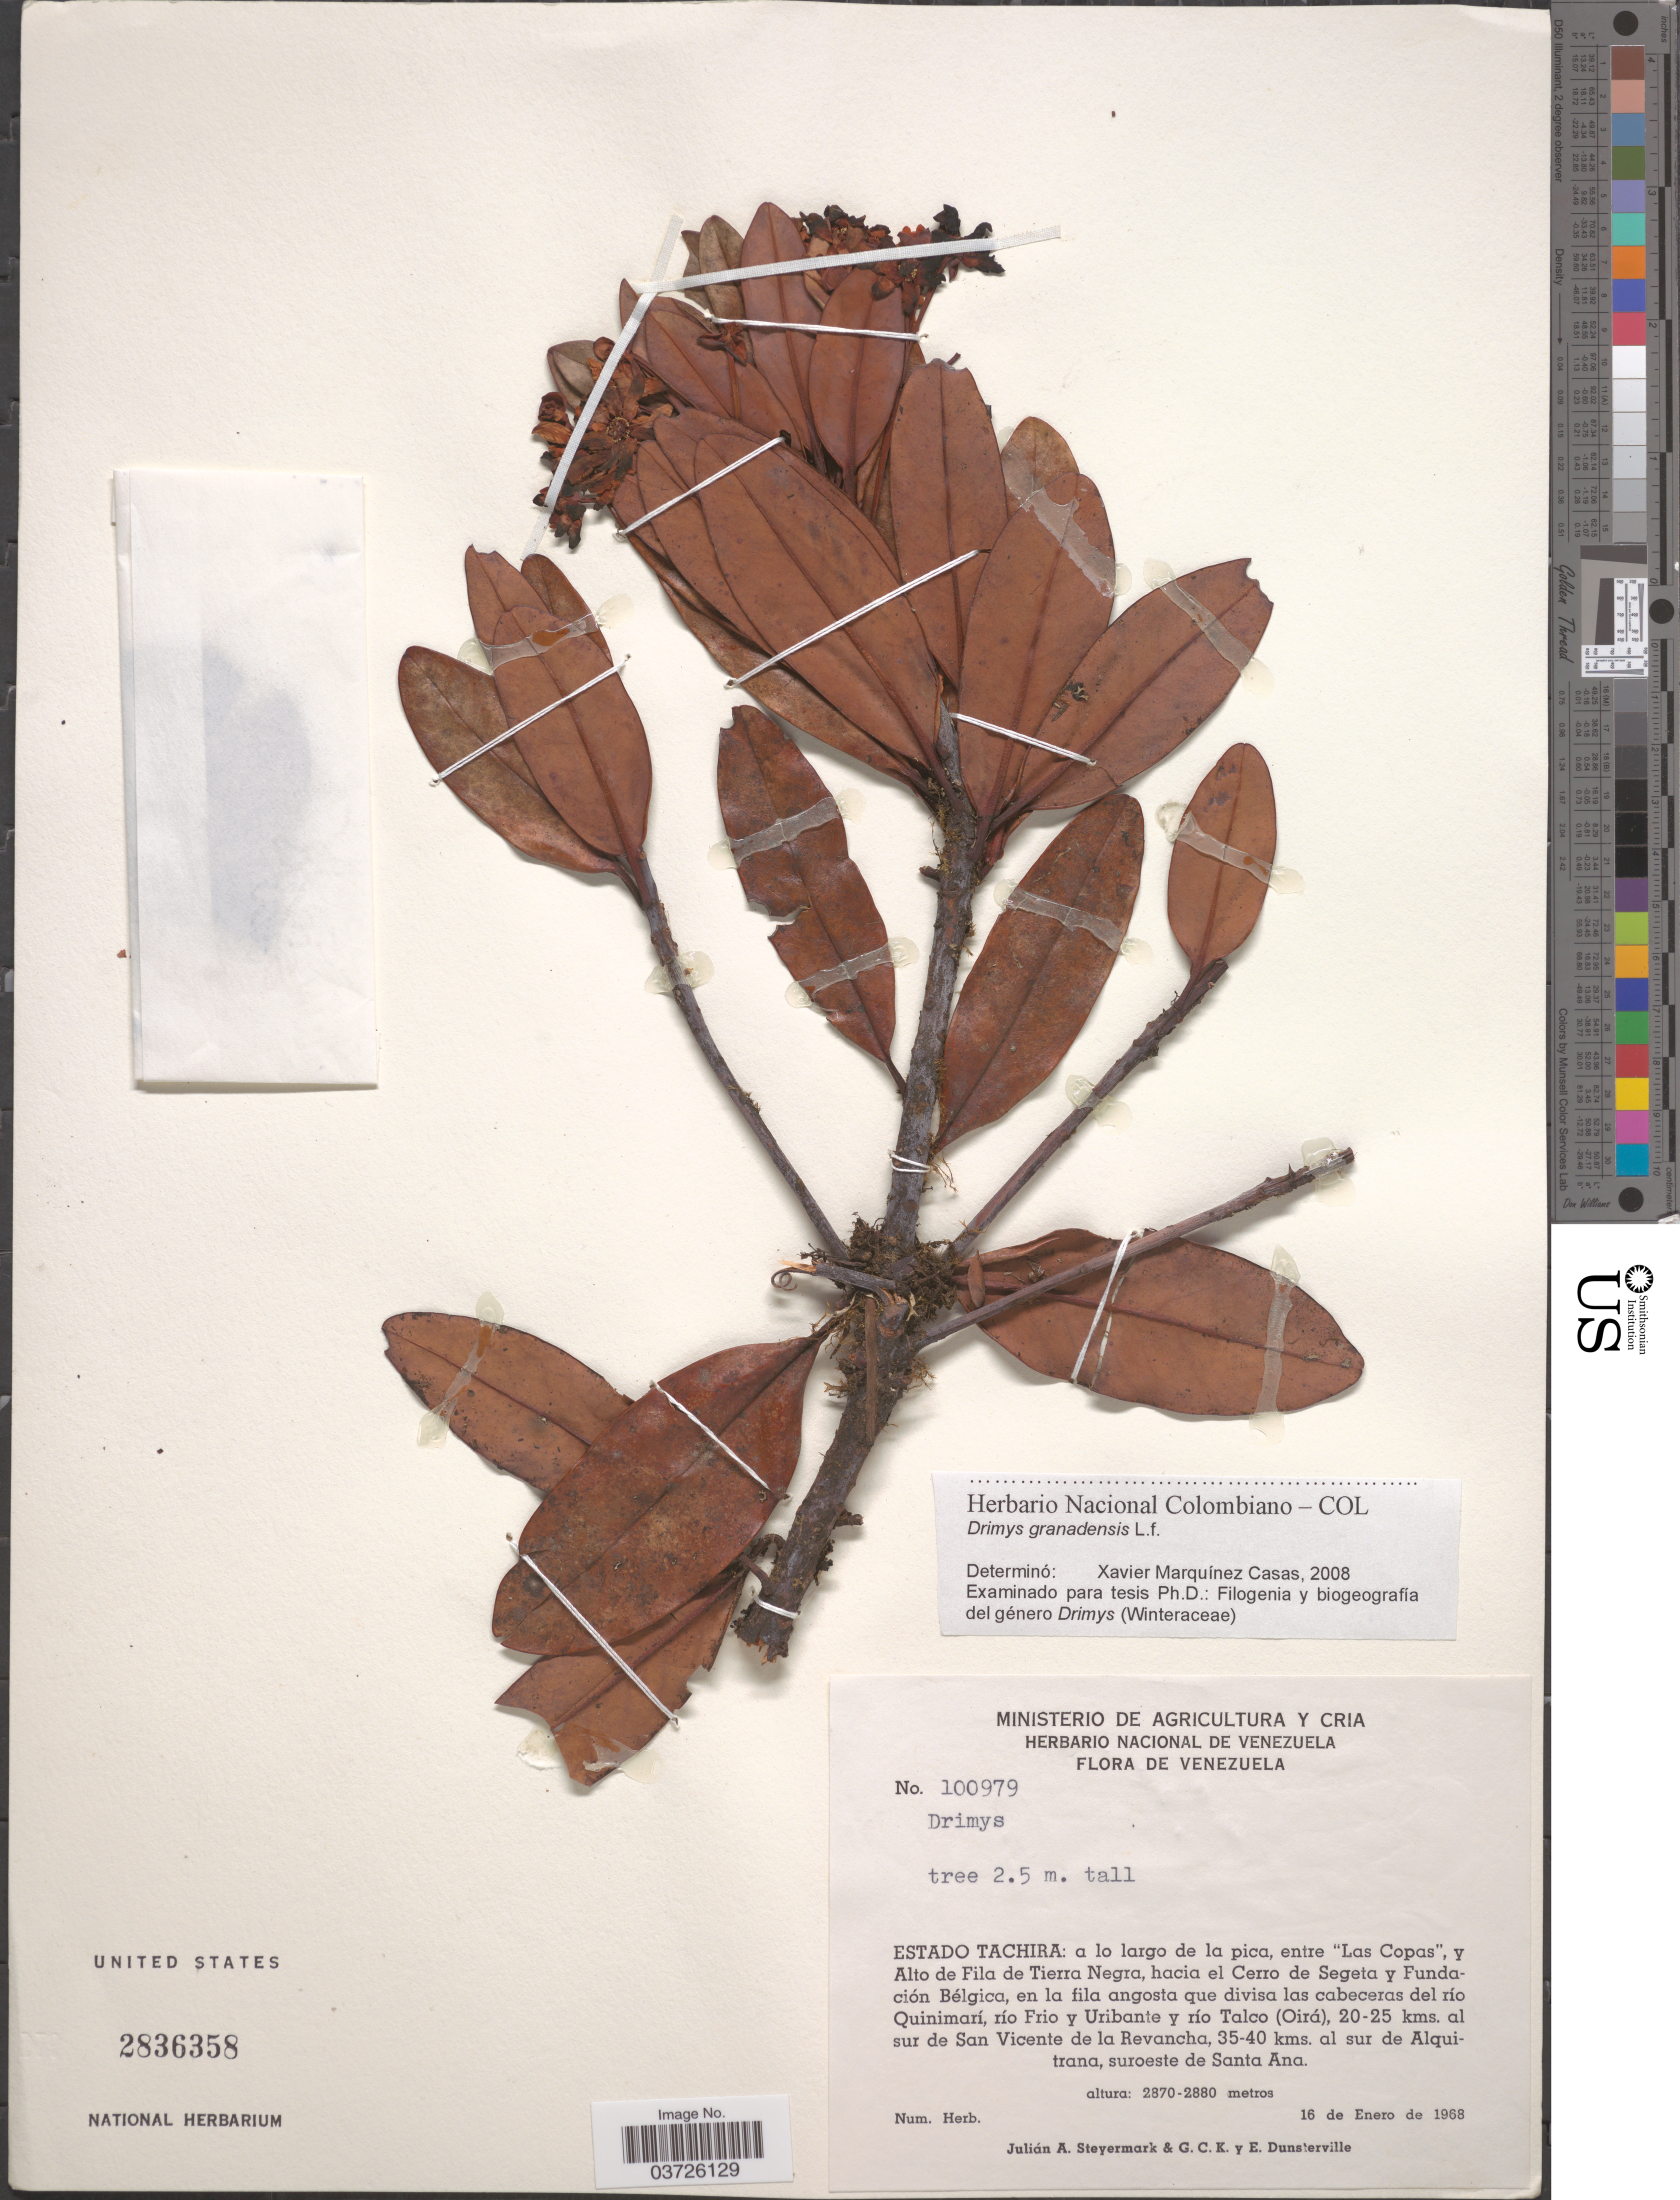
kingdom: Plantae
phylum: Tracheophyta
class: Magnoliopsida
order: Canellales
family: Winteraceae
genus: Drimys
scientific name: Drimys granadensis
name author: L. f.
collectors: J. Steyermark, G. C. K. Dunsterville & E. Dunsterville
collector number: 100979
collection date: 1968-01-16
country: Venezuela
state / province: Tachira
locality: A lo largo de la pica, entre "Las Copas", y Alto de Fila de Tierra Negra, hacia el Cerro de Segeta y Fundación Bélgica, en la fila angosta que divisa las cabeceras del río Quinimarí, río Frio y Uribante y río Talco (Oirá), 20-25 kms. al sur de San Vicente de la Revancha, 35-40 kms. al sur de Alquitrana, suroeste de Santa Ana.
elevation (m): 2870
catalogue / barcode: US 2836358